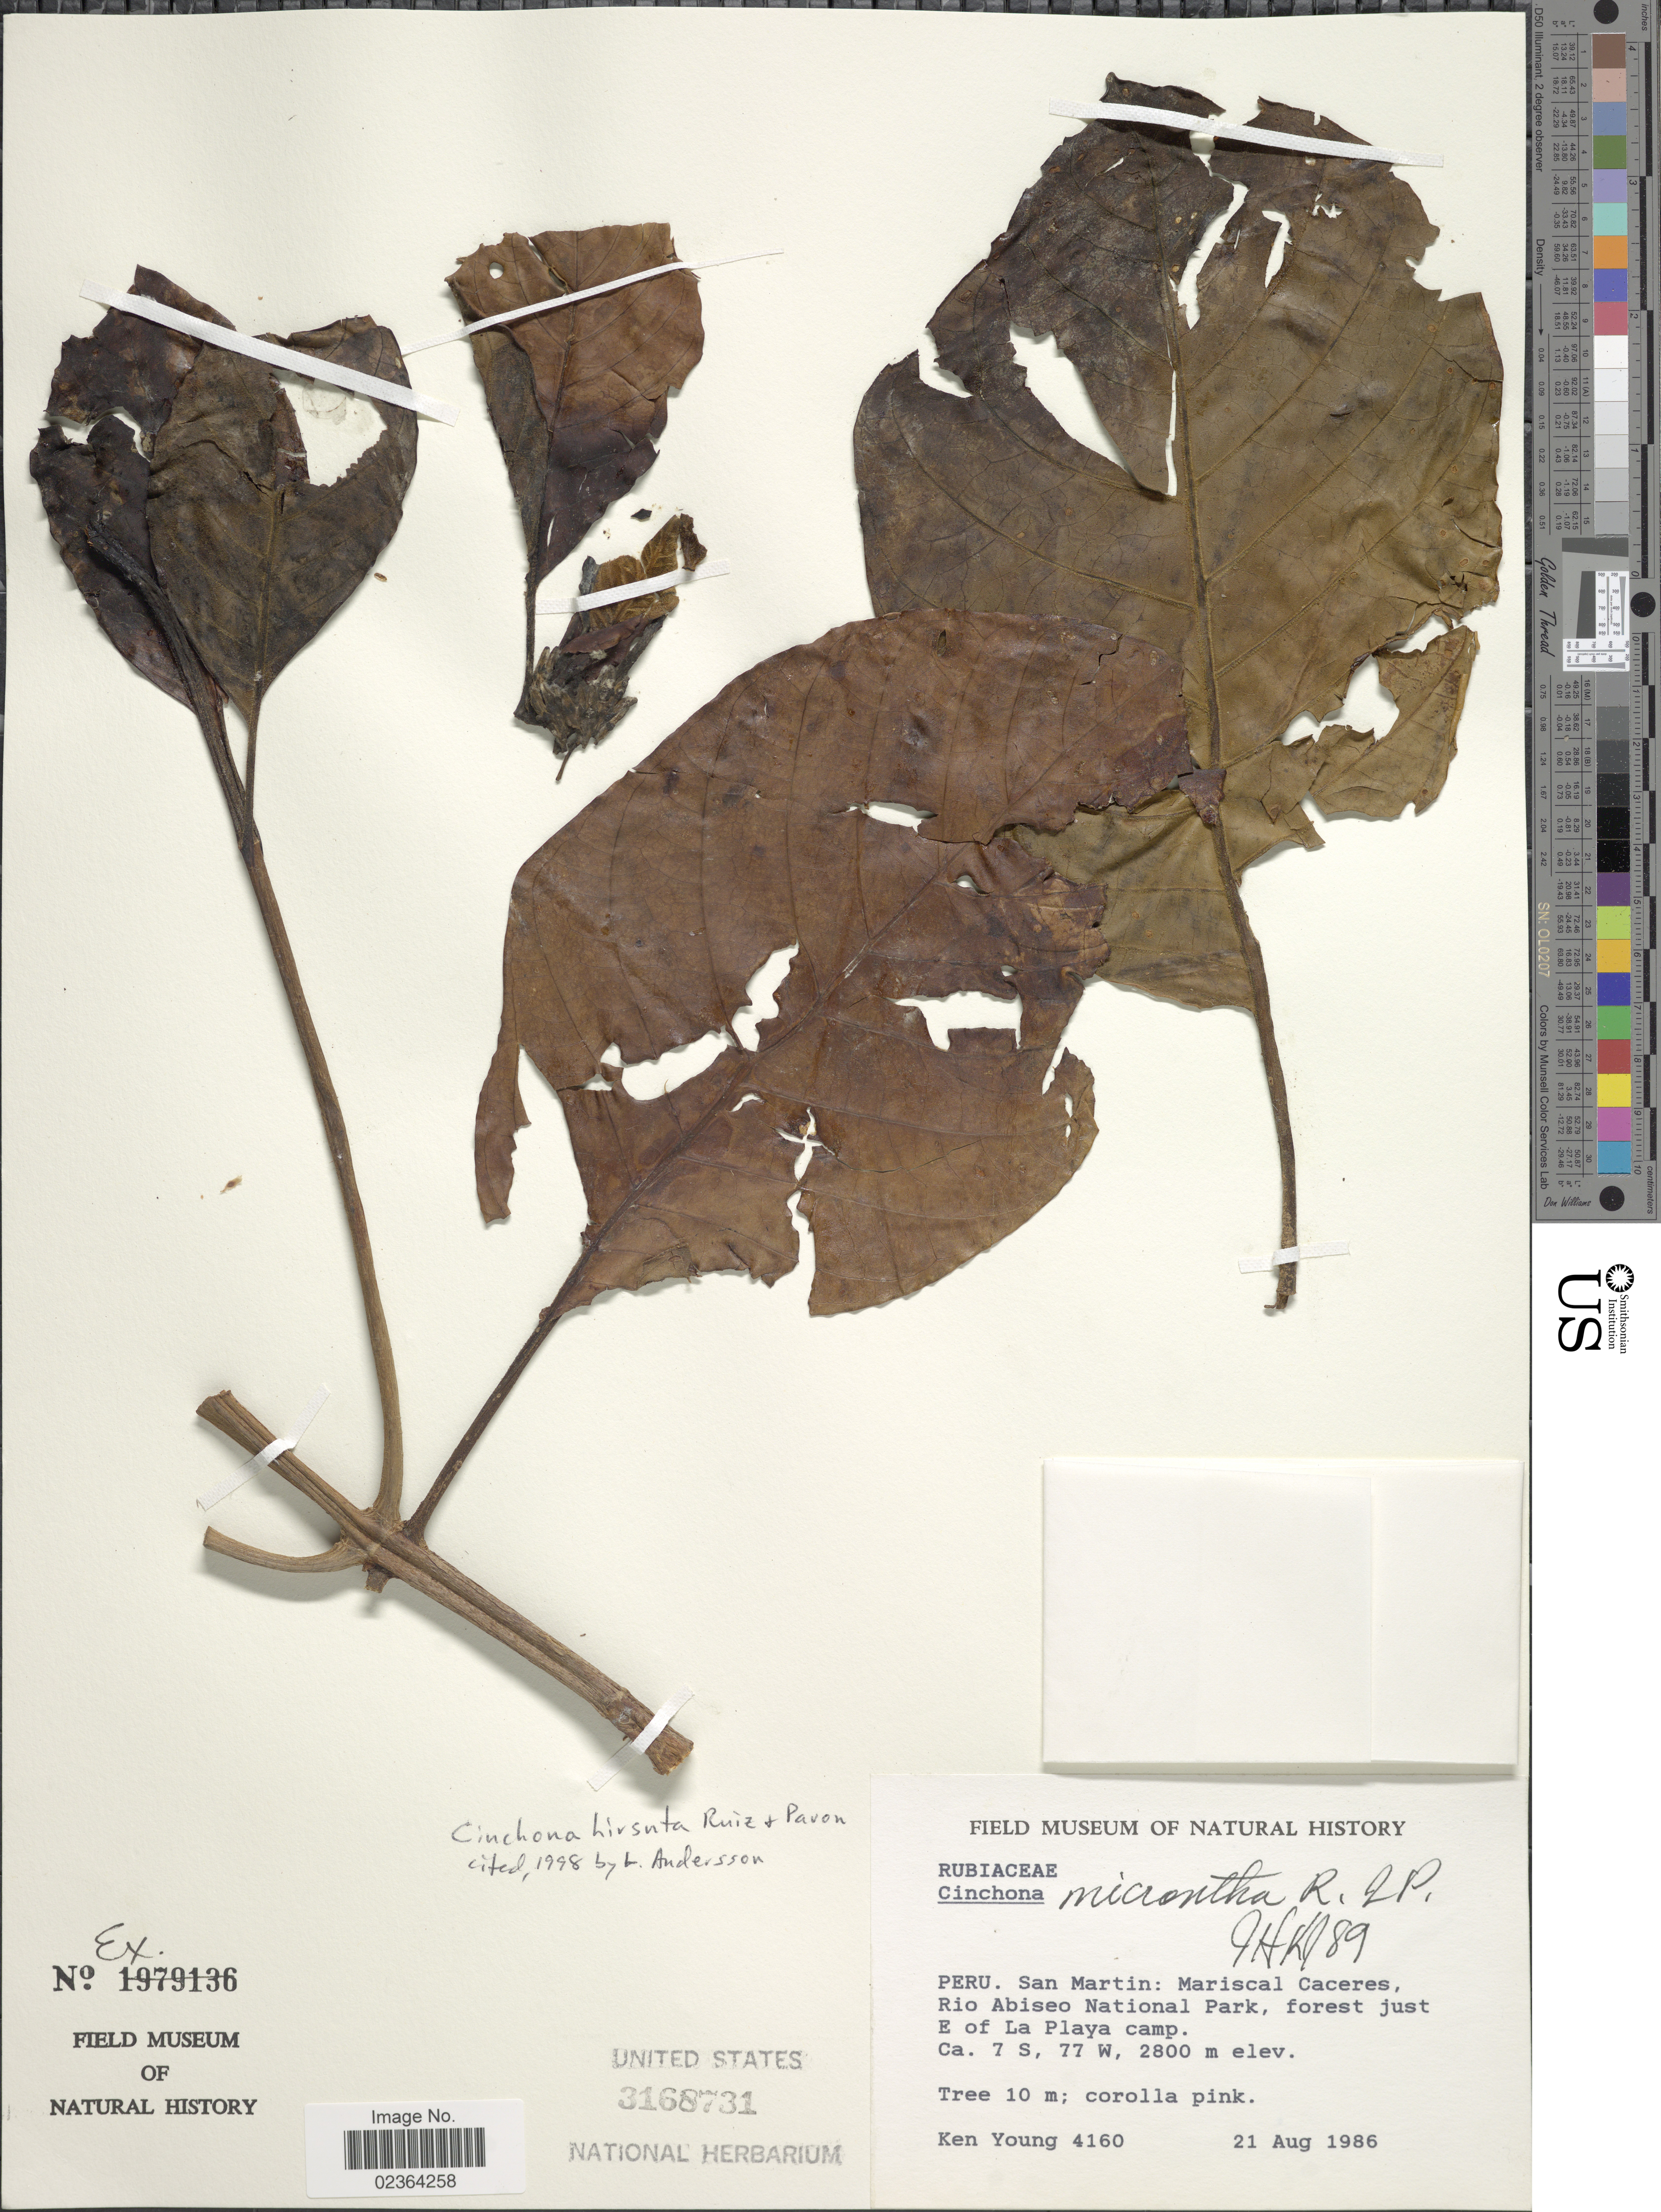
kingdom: Plantae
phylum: Tracheophyta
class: Magnoliopsida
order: Gentianales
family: Rubiaceae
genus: Cinchona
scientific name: Cinchona hirsuta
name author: Ruiz & Pav.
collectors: K. Young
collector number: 4160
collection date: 1986-08-21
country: Peru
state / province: San Martín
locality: San Martin: Mariscal Caceres, Rio Abiseo National Park, forest just E of La Playa camp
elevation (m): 2800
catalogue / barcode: US 3168721